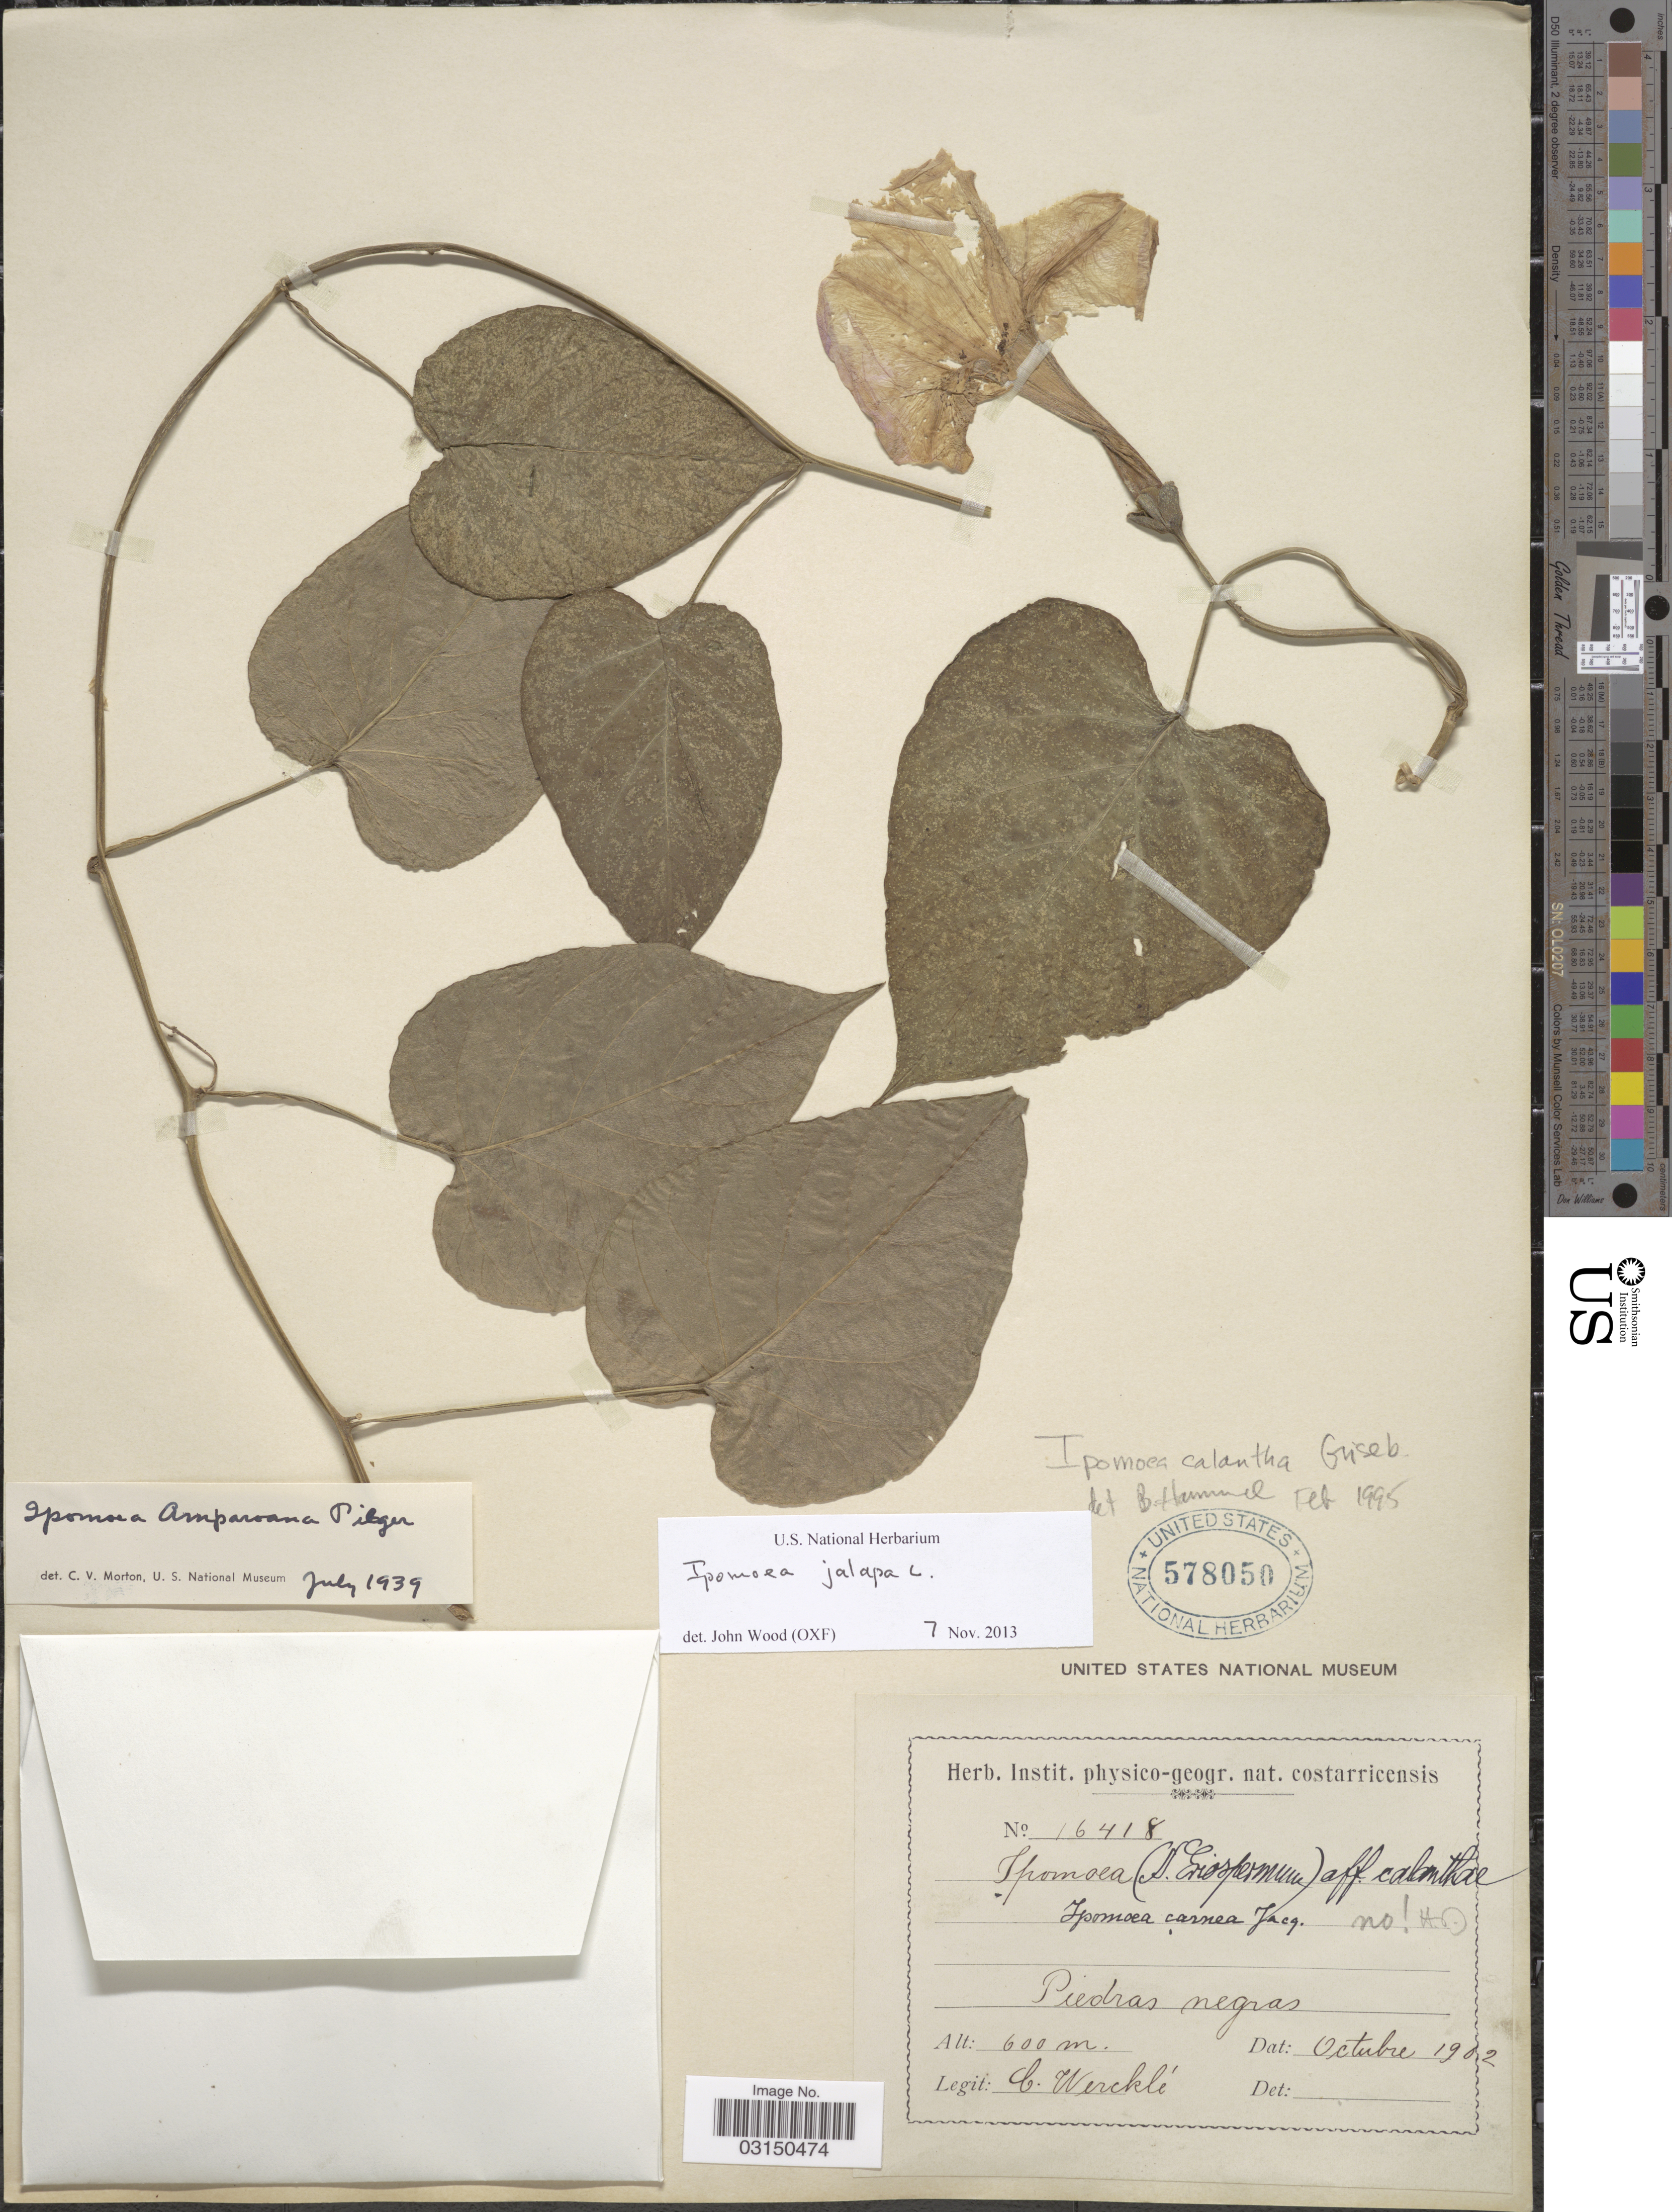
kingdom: Plantae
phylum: Tracheophyta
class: Magnoliopsida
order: Solanales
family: Convolvulaceae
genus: Ipomoea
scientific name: Ipomoea jalapa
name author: (L.) Pursh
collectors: C. Wercklé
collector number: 16418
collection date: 1902-10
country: Costa Rica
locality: Piedras negras.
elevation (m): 600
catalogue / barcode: US 578050